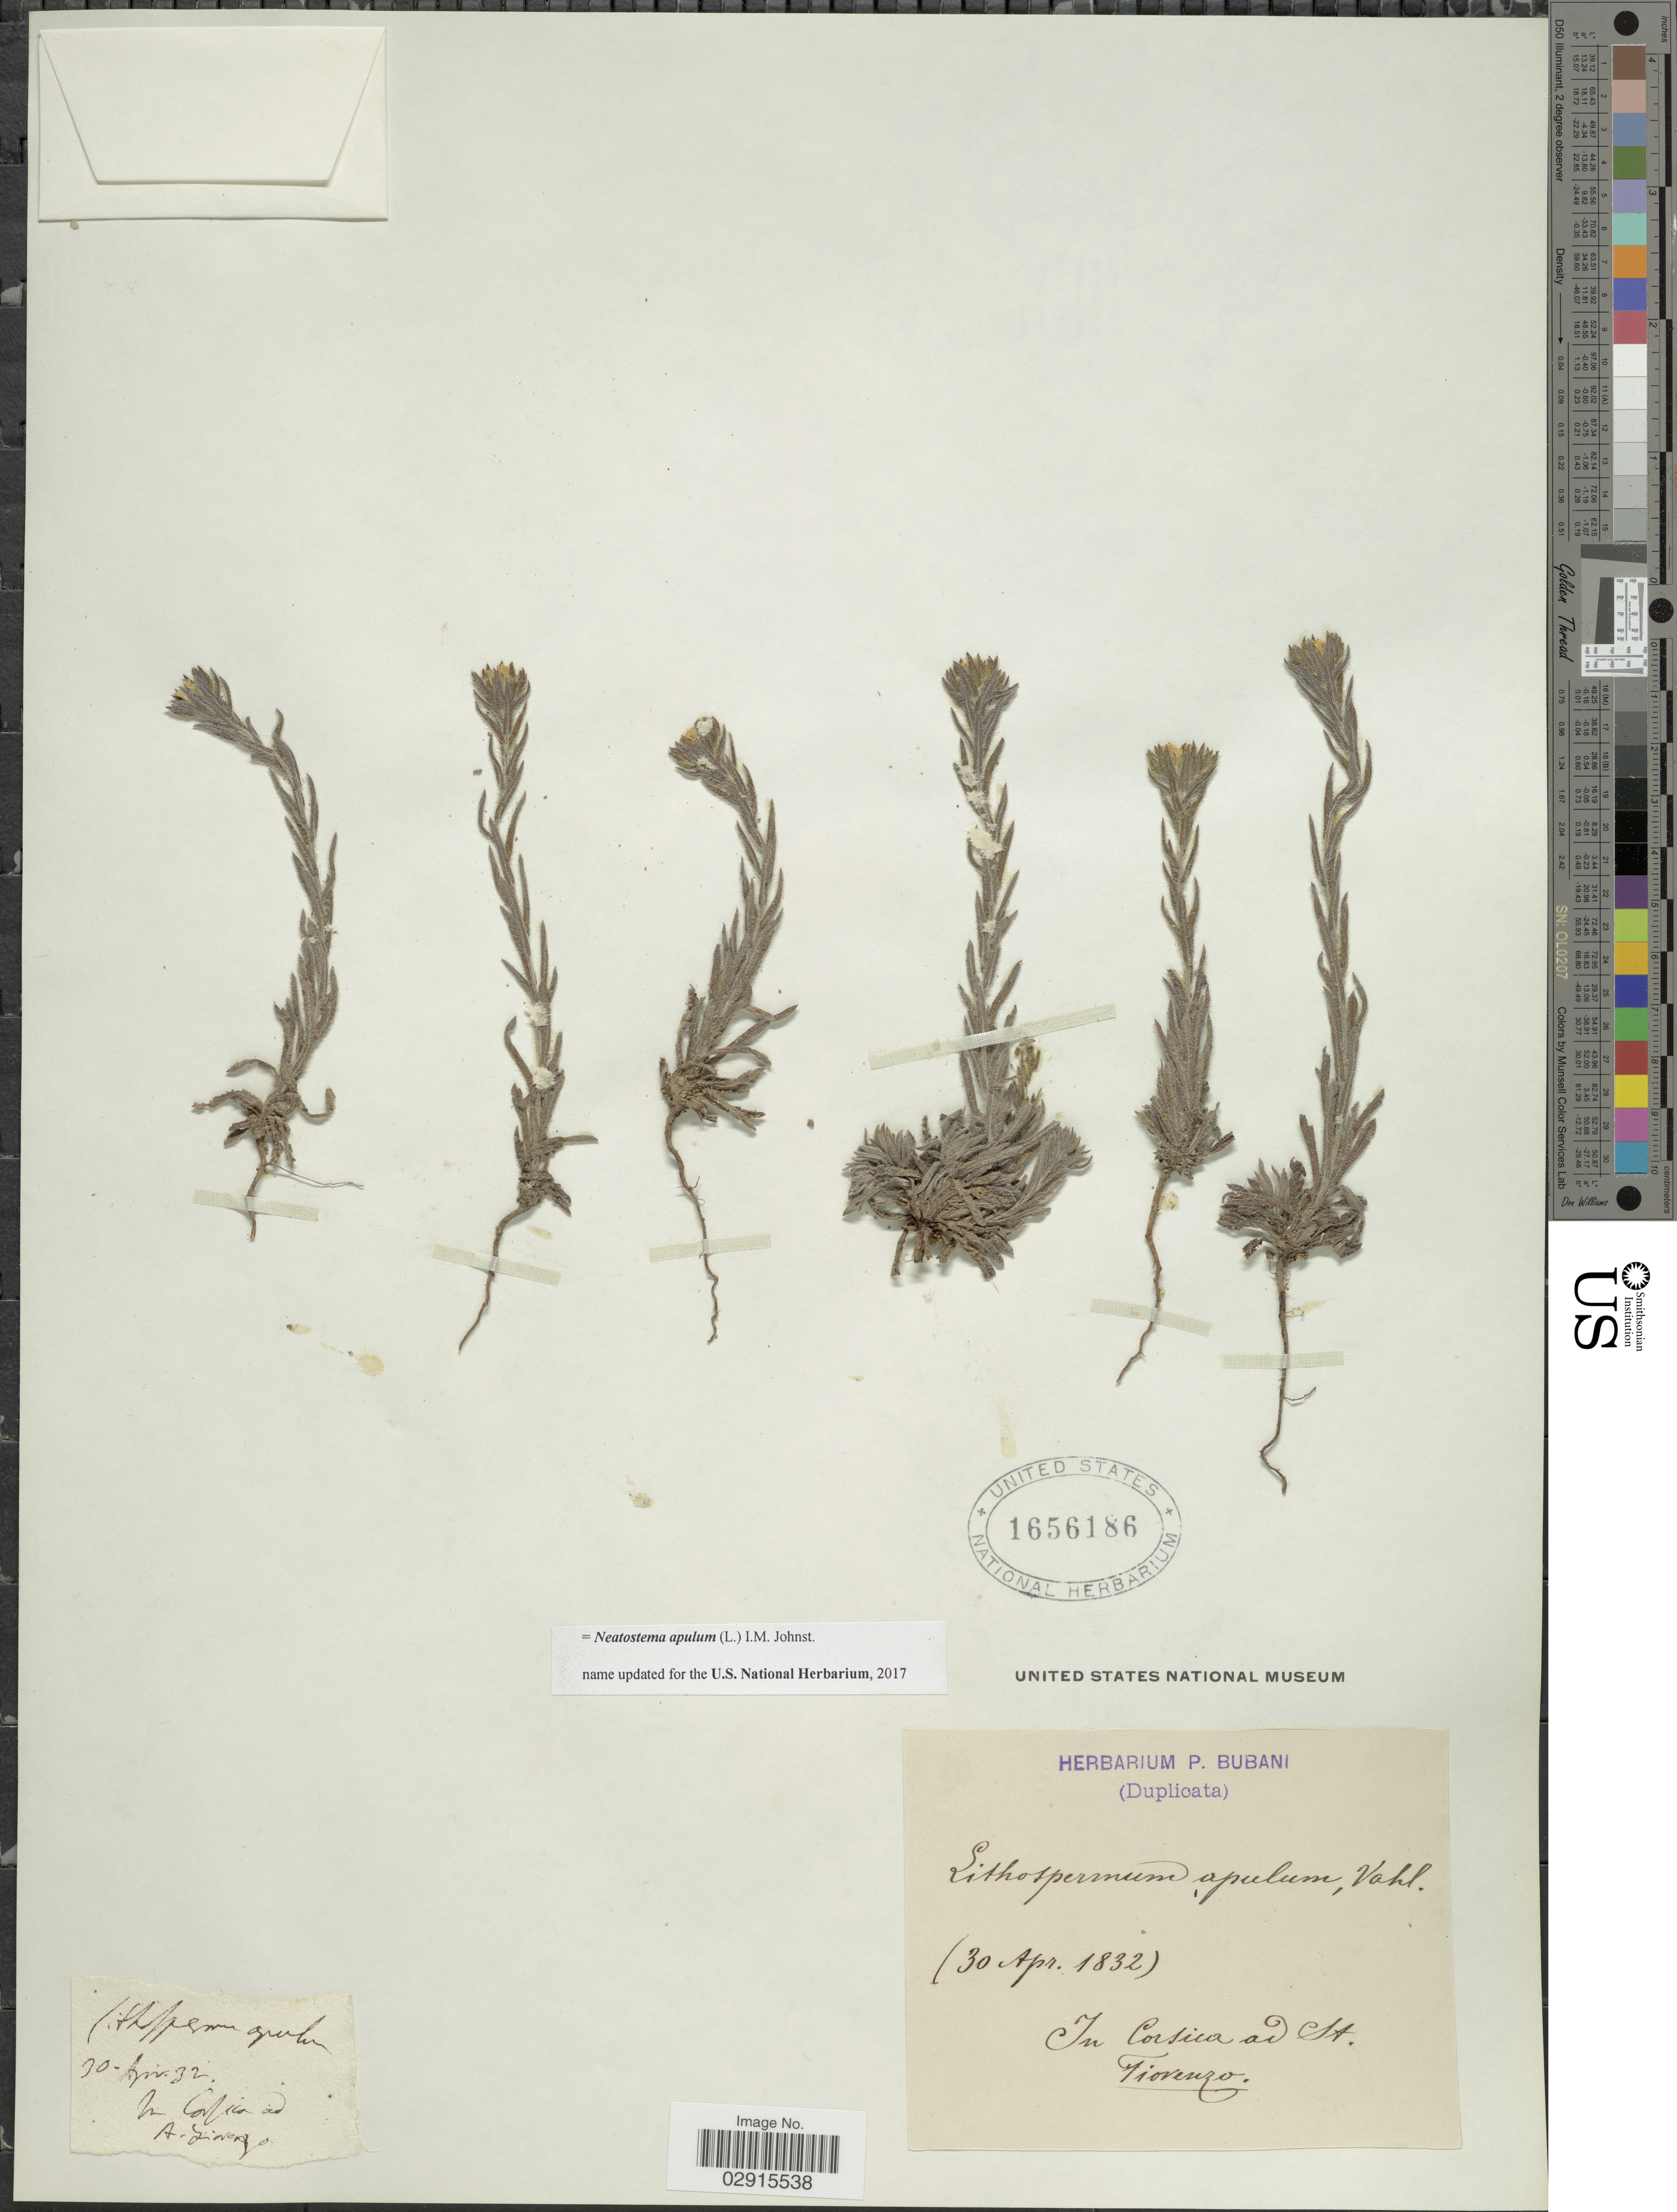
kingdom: Plantae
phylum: Tracheophyta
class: Magnoliopsida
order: Boraginales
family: Boraginaceae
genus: Neatostema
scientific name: Neatostema apulum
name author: (L.) I.M. Johnst.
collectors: ex herb. P. Bubani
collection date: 1832-04-30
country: France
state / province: Corsica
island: Corse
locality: In Corsica ad St. Fiorenzo.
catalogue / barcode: US 1656186